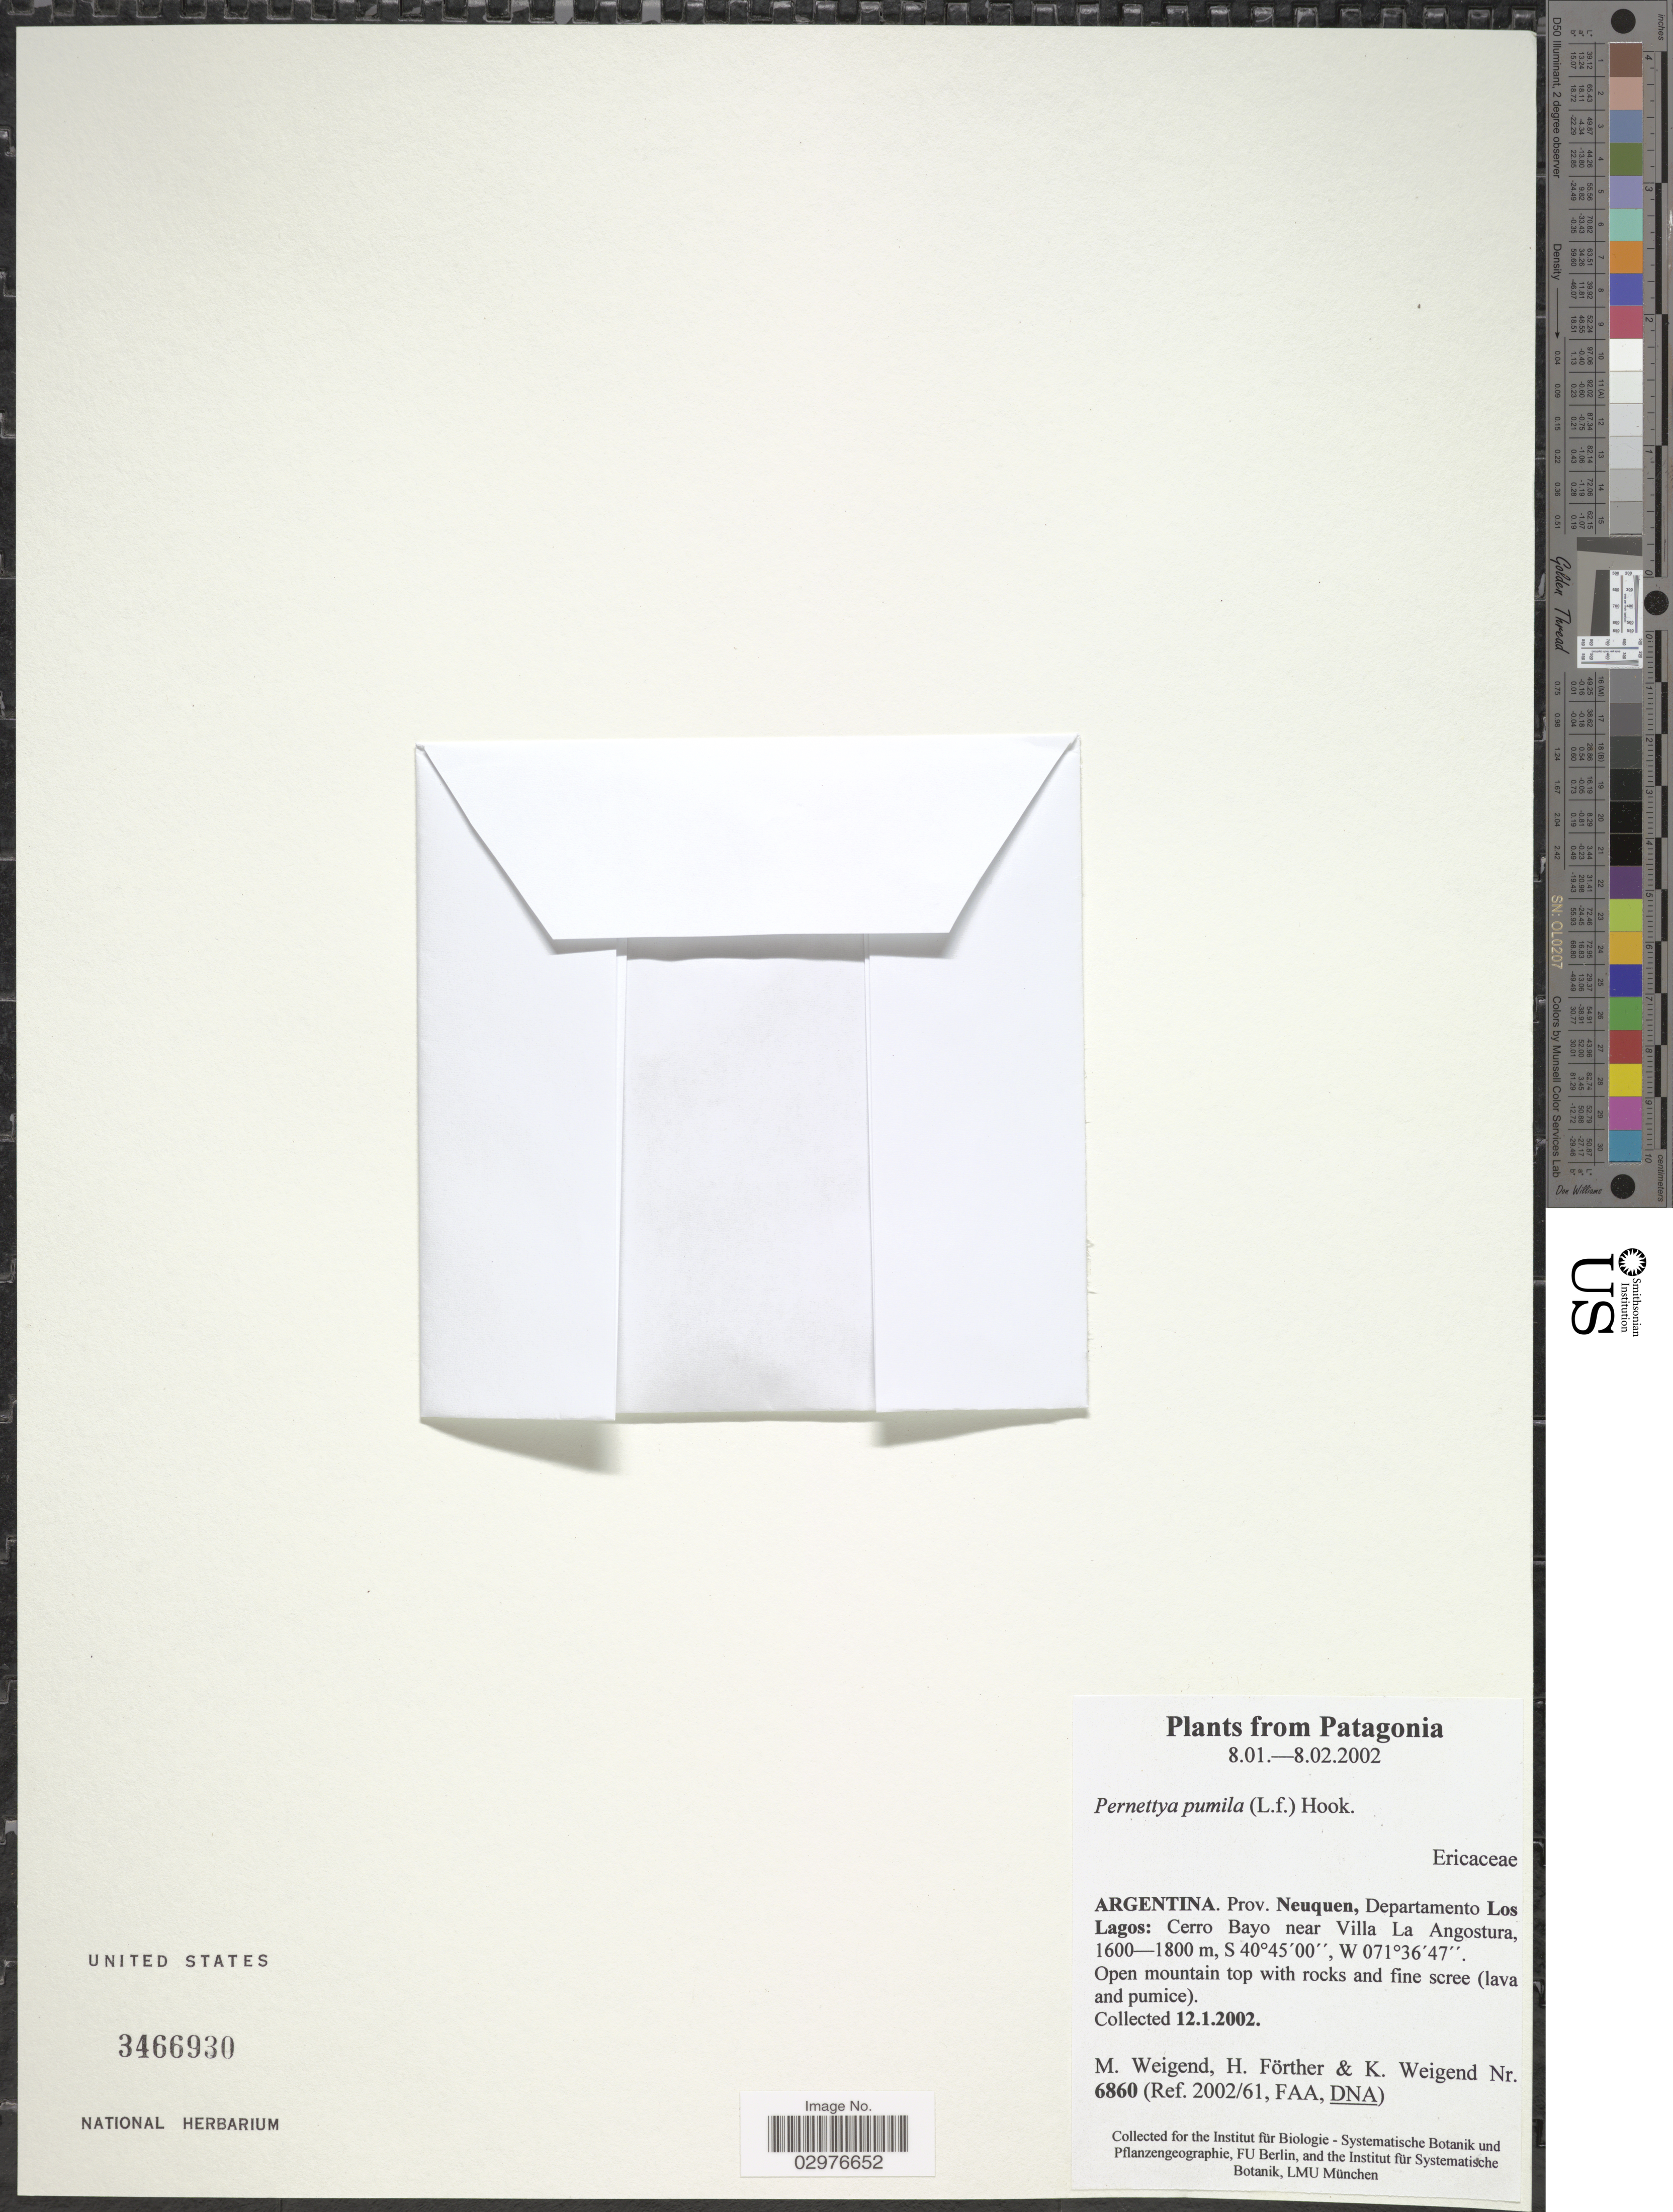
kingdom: Plantae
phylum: Tracheophyta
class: Magnoliopsida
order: Ericales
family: Ericaceae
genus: Gaultheria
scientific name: Gaultheria pumila var. pumila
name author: (L. f.) D.J. Middleton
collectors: M. Weigend, H. Förther & K. Weigend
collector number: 6860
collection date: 2002-01-12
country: Argentina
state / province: Neuquen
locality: Patagonia. Departamento Los Lagos: Cerro Bayo near Villa La Angostura.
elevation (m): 1600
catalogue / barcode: US 3466930